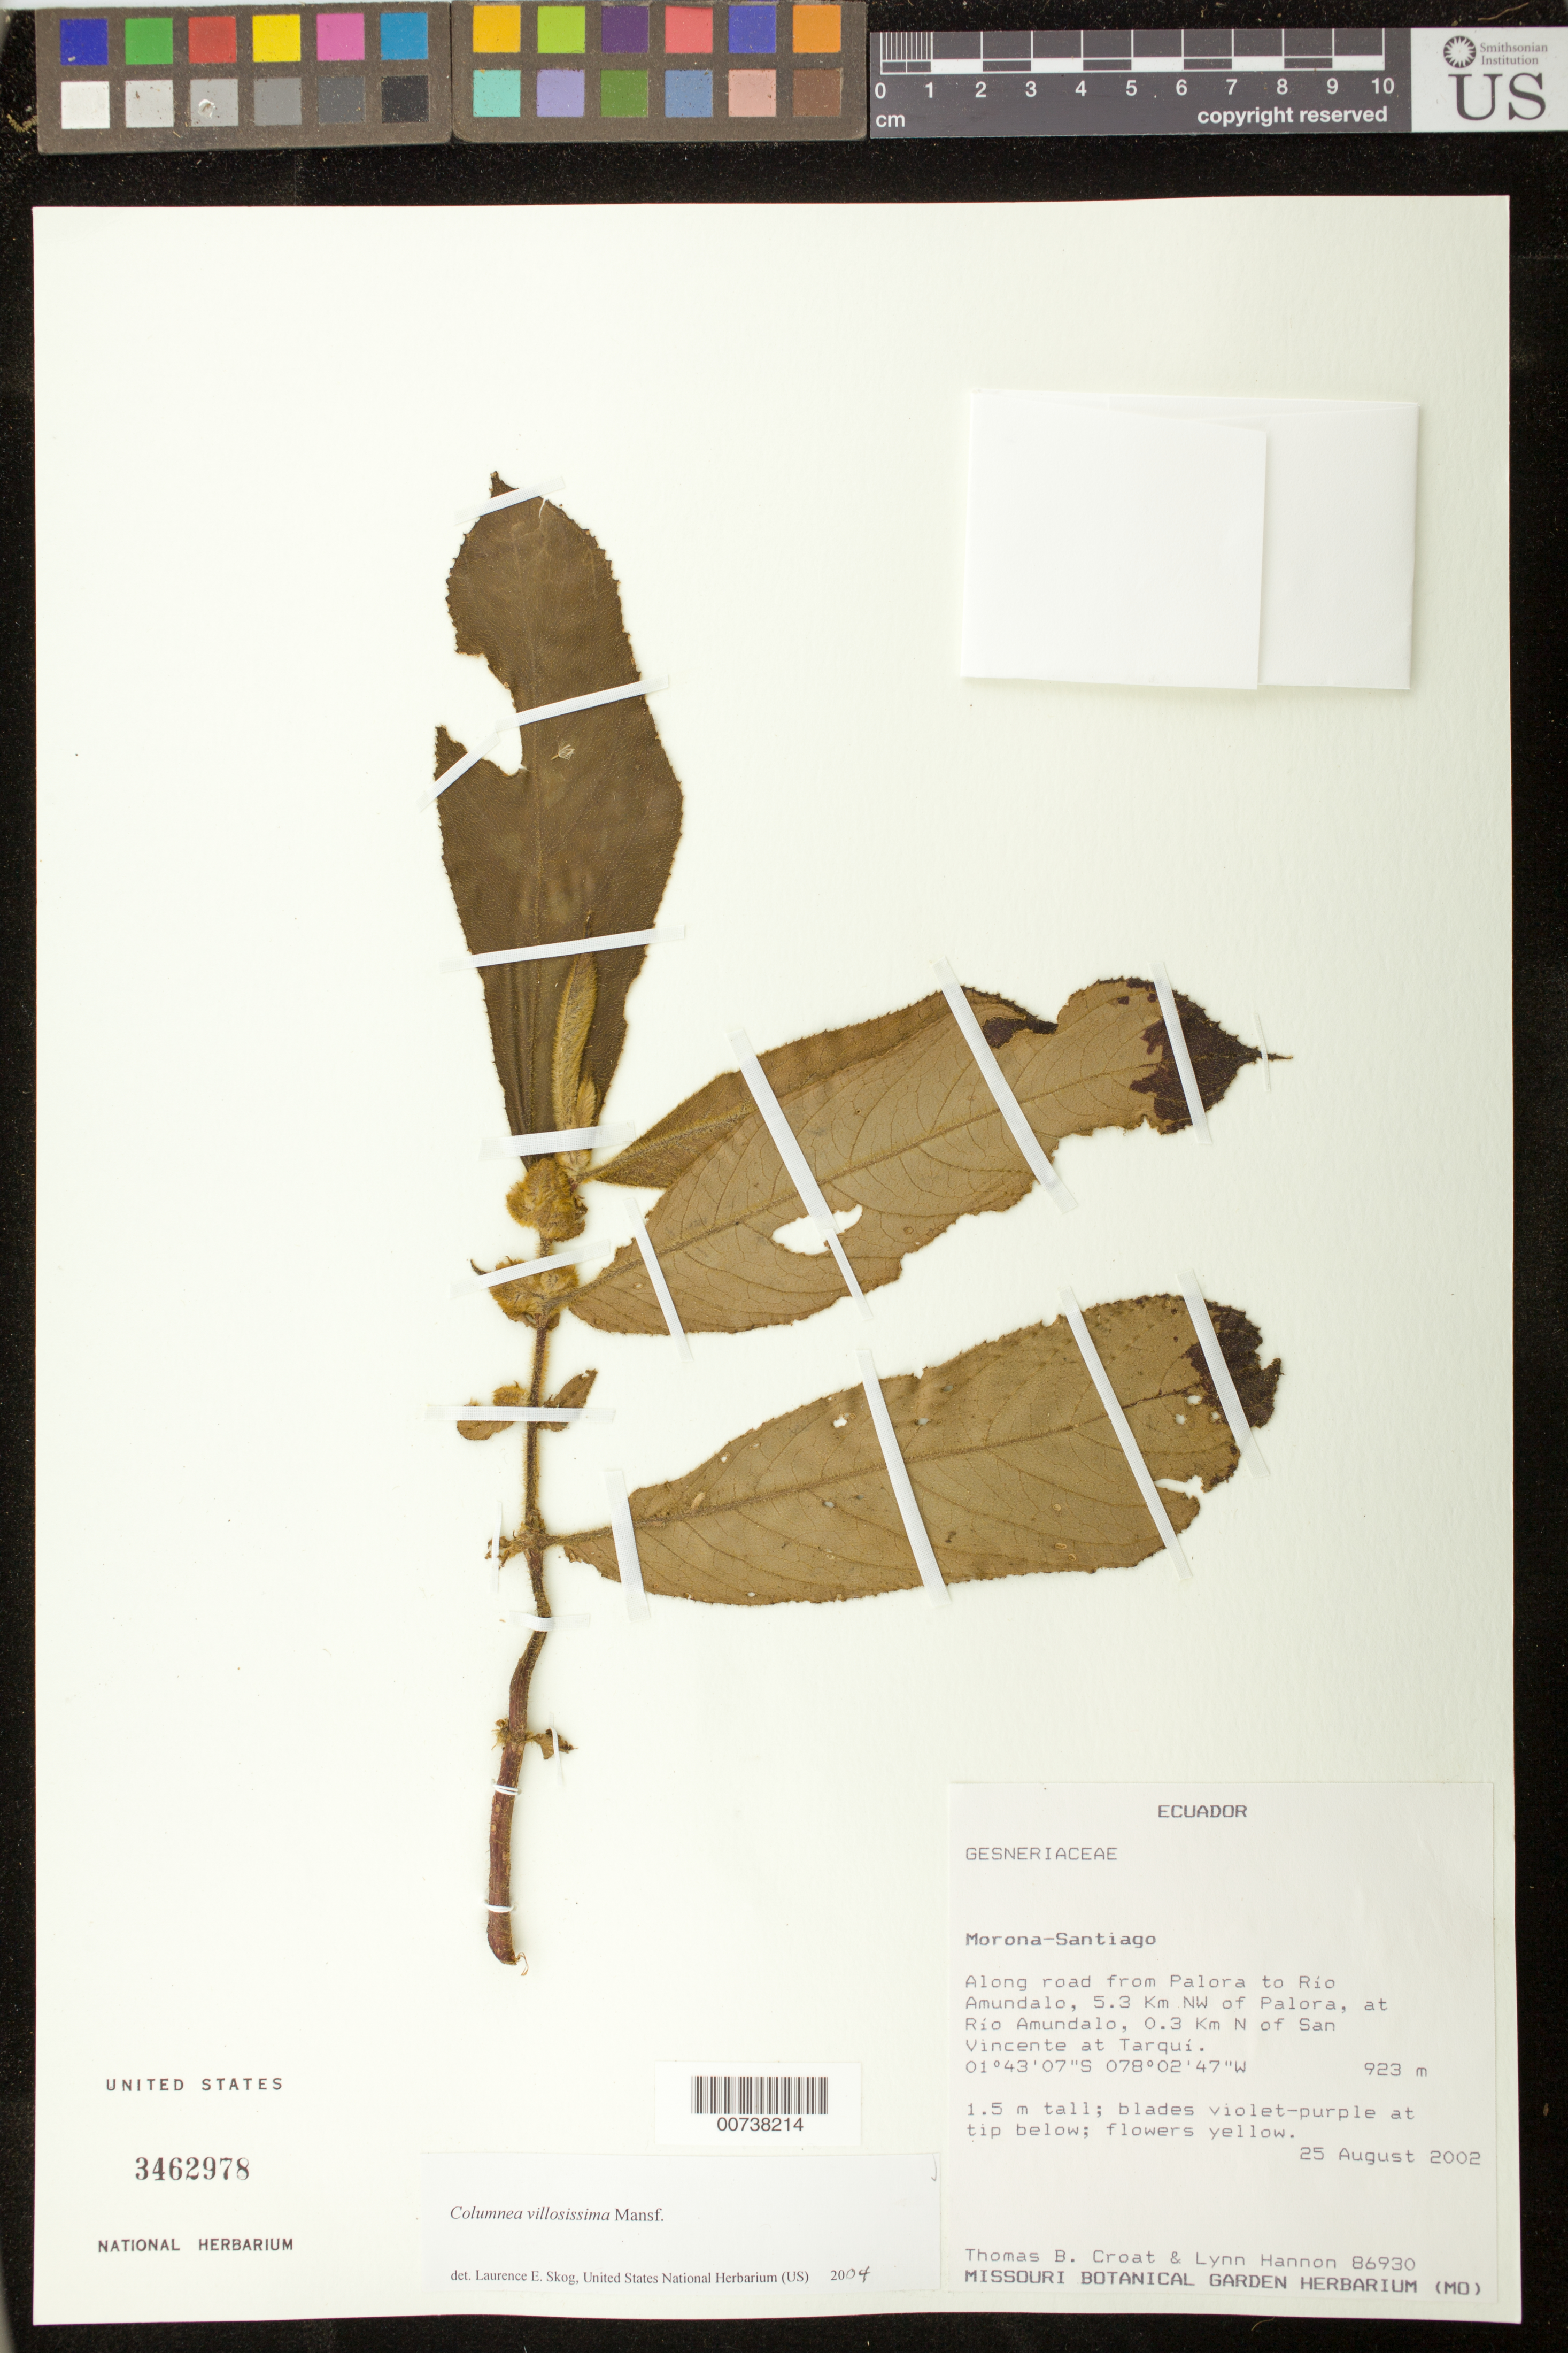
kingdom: Plantae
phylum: Tracheophyta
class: Magnoliopsida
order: Lamiales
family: Gesneriaceae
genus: Columnea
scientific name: Columnea villosissima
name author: Mansf.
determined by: Skog, Laurence E.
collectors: T. B. Croat & L. Hannon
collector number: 86930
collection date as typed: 25 Aug 2002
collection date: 2002-08-25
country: Ecuador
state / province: Morona-Santiago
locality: Along road from Palora to Río Amundalo, 5.3 km NW of Palora, at Río Amundalo, 0.3 km N of San Vincente at Tarquí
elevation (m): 923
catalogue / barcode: US 3462978